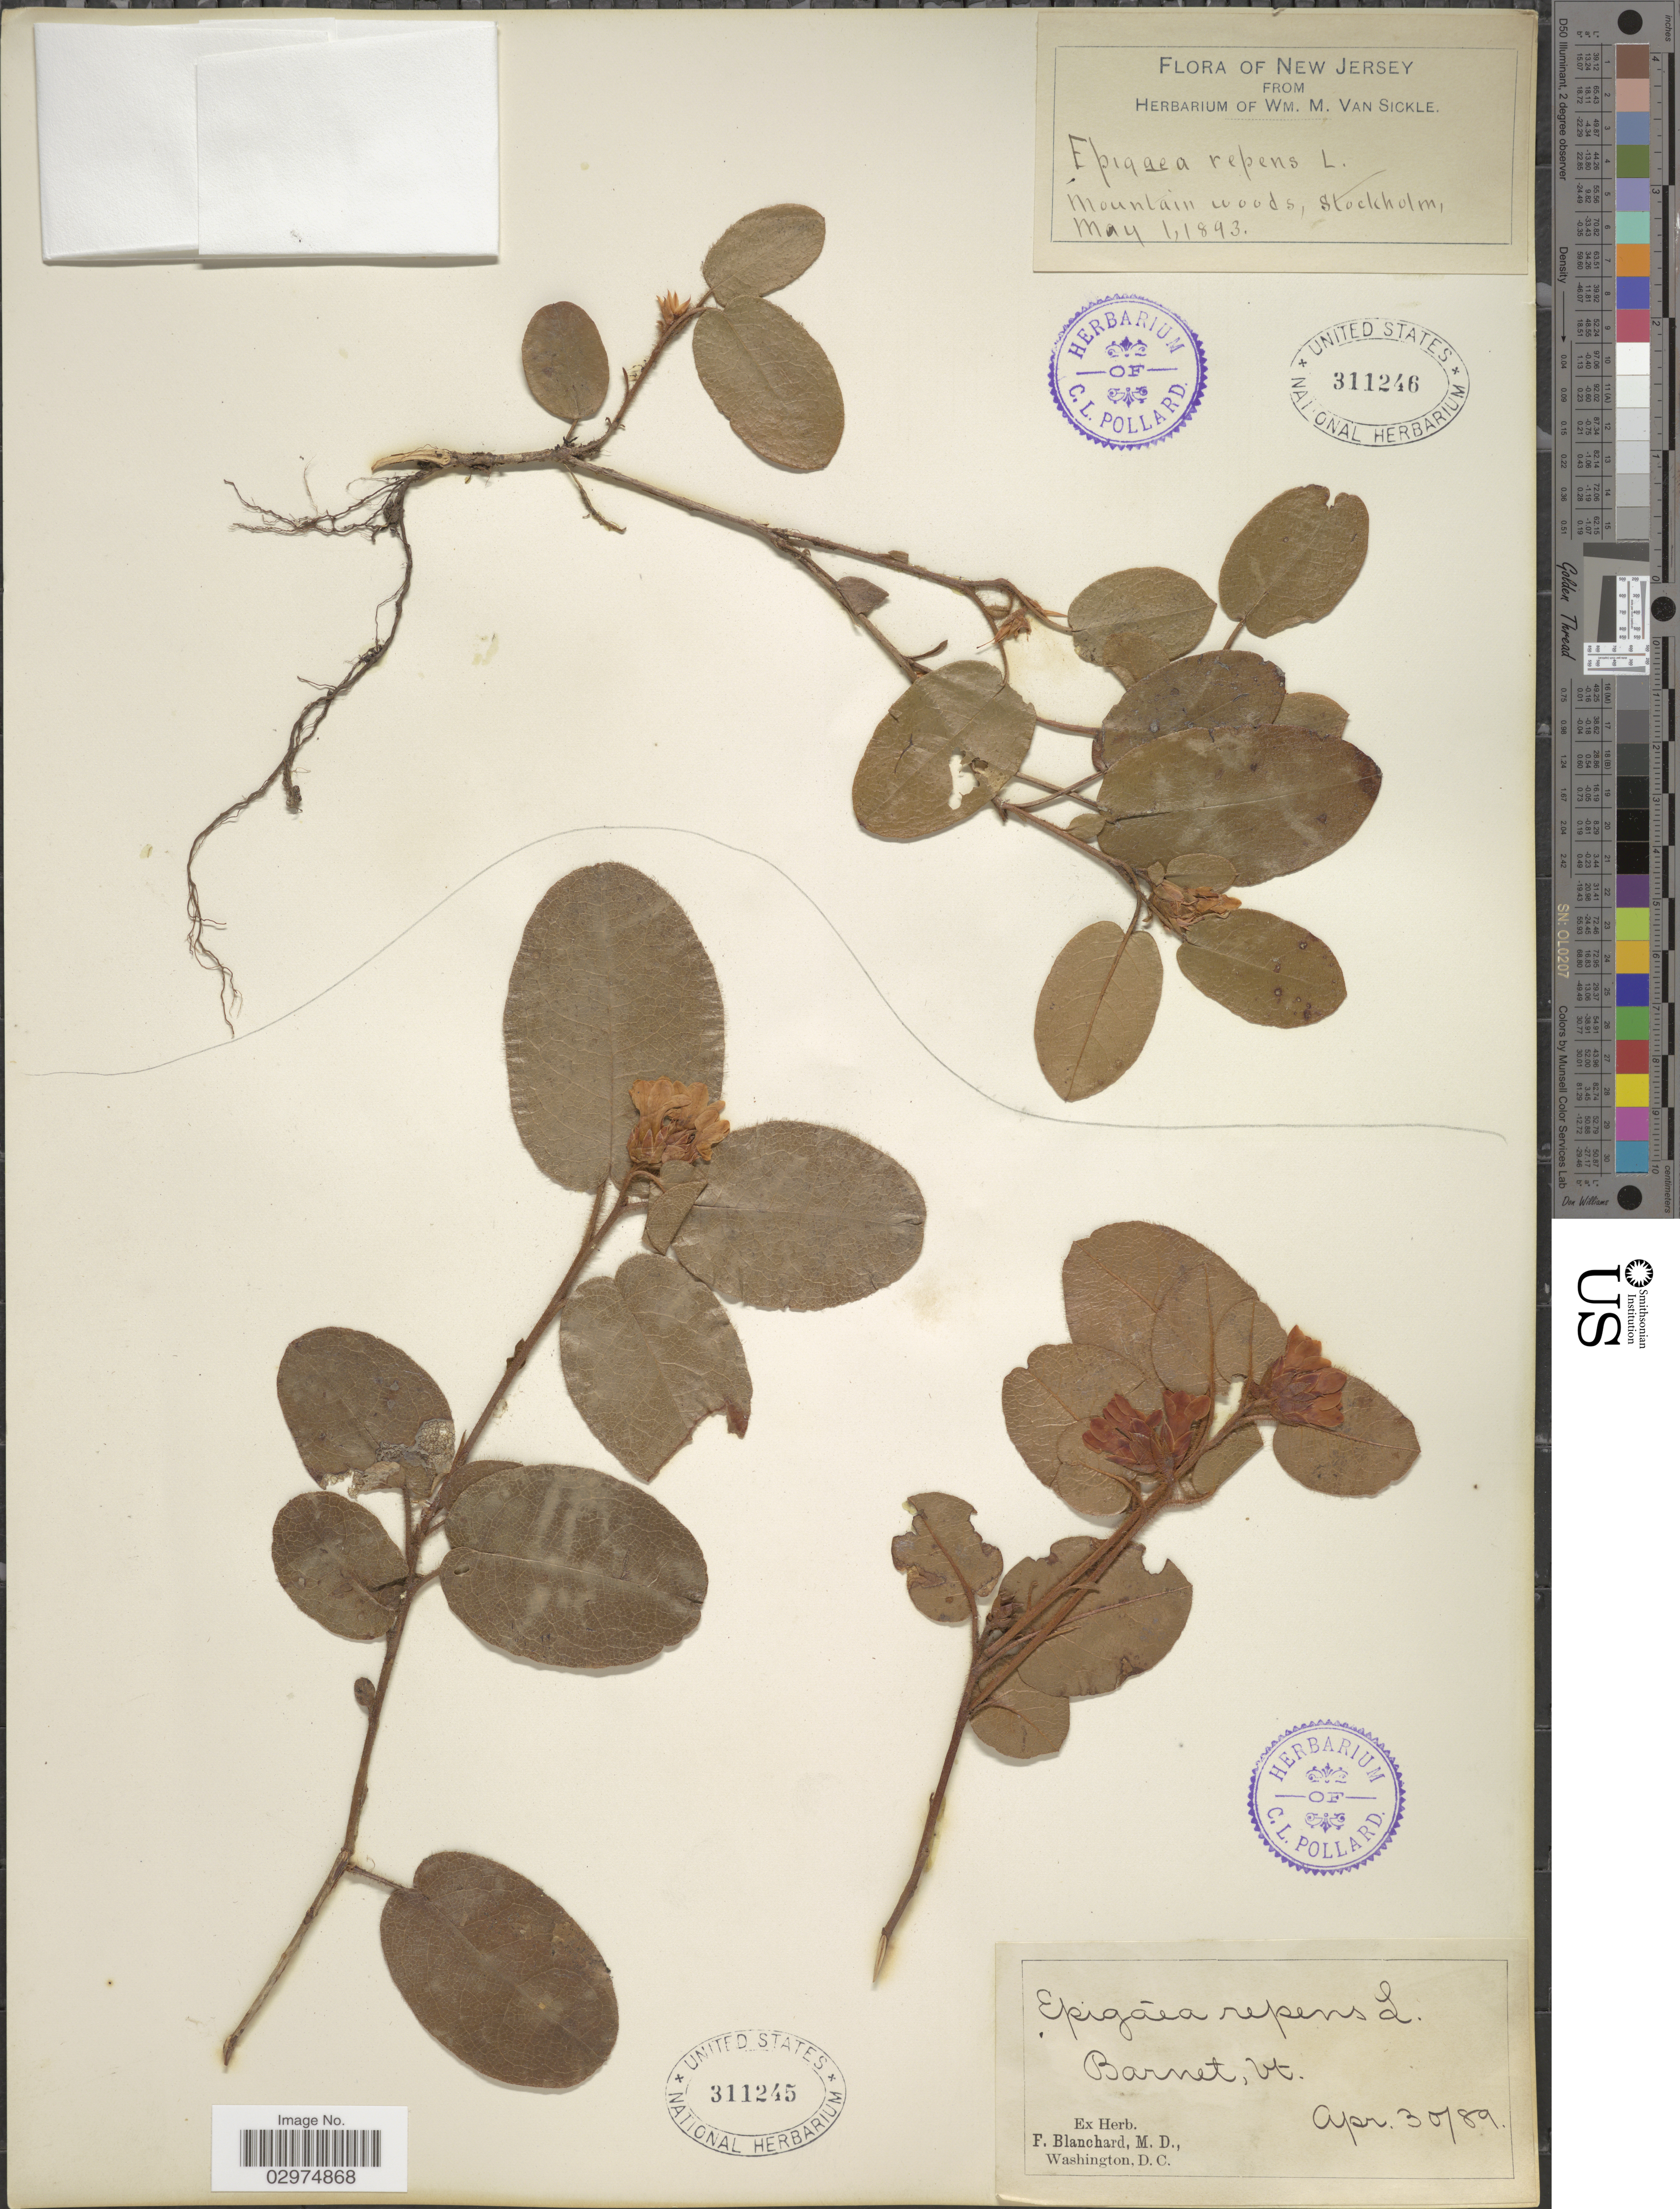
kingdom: Plantae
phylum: Tracheophyta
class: Magnoliopsida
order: Ericales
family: Ericaceae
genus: Epigaea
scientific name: Epigaea repens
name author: L.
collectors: ex herb. F. Blanchard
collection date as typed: Transcribed d/m/y: 30/4/89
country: United States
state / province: Vermont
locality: Barnet.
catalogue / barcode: US 311245-2